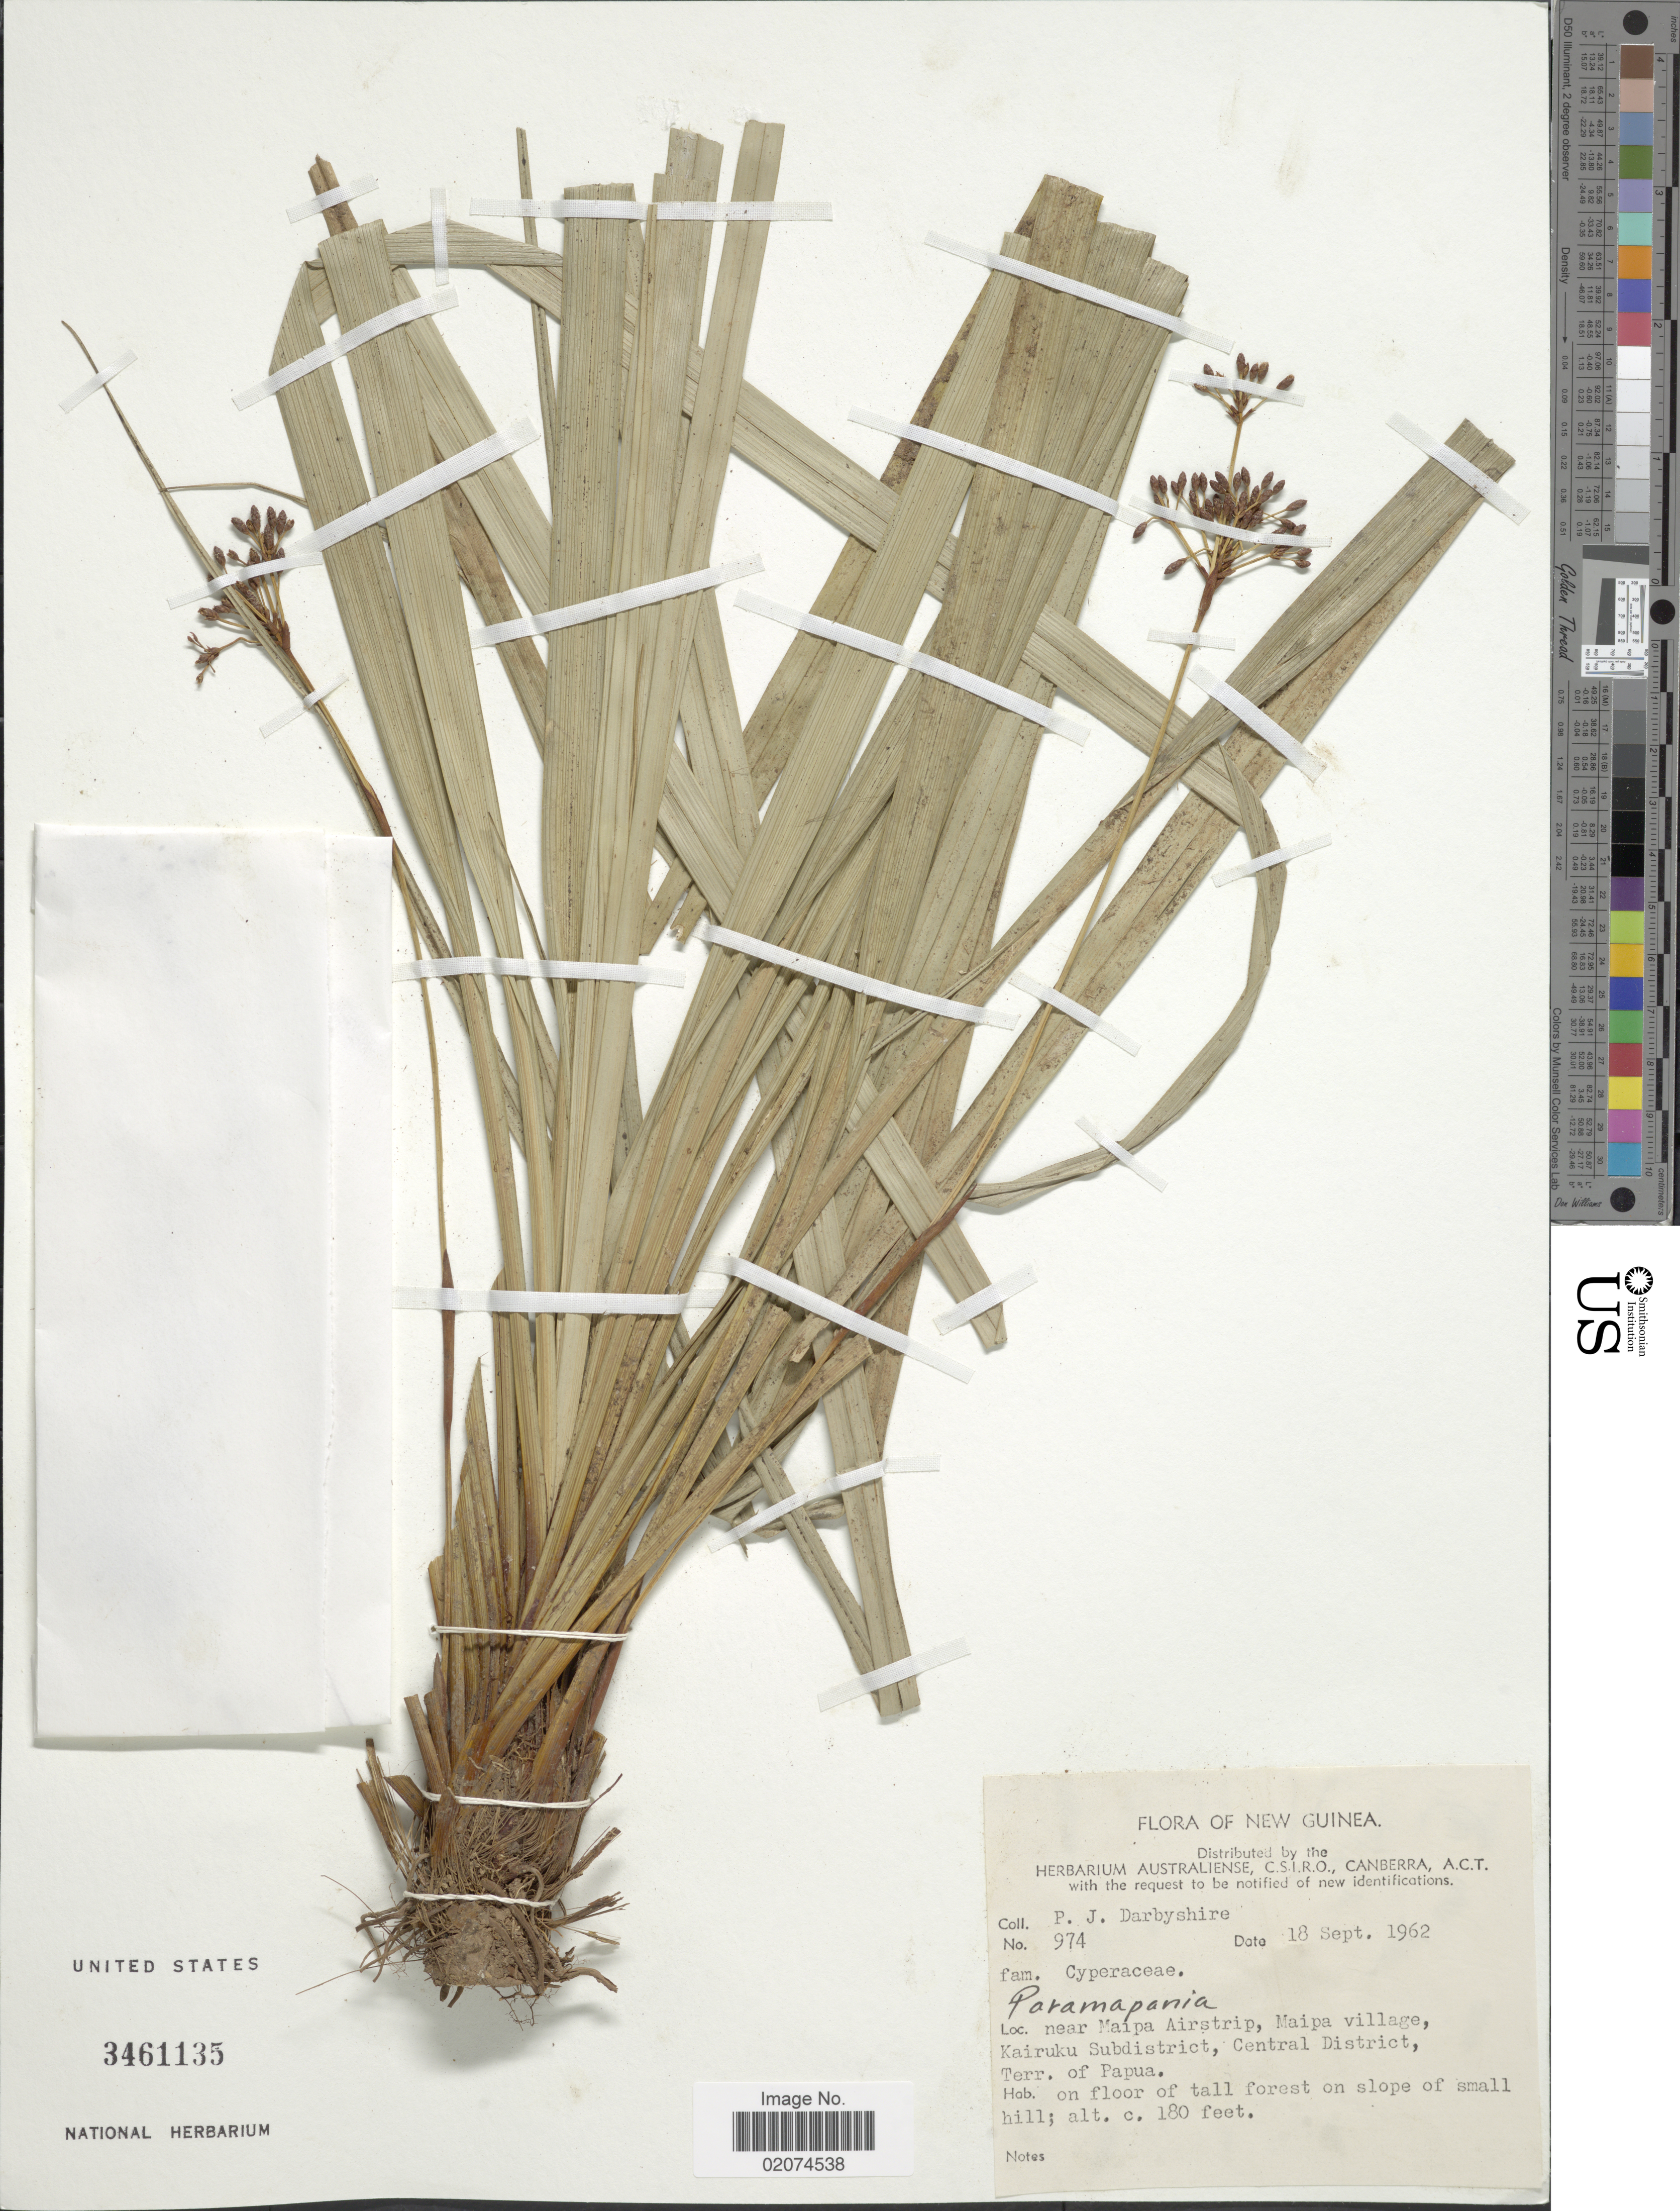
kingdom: Plantae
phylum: Tracheophyta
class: Liliopsida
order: Poales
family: Cyperaceae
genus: Paramapania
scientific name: Paramapania parvibractea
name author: (C.B. Clarke) Uittien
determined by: Strong, Mark T., (BOT), Smithsonian Institution - National Museum of Natural History (UNITED STATES)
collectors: P. Darbyshire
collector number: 974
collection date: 1962-09-18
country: Papua New Guinea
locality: New Guinea. Near Maipa Airstrip, Maipa village, kairuku Subdistrict, Central District, Terr. of Papua.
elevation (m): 55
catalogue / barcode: US 3461135